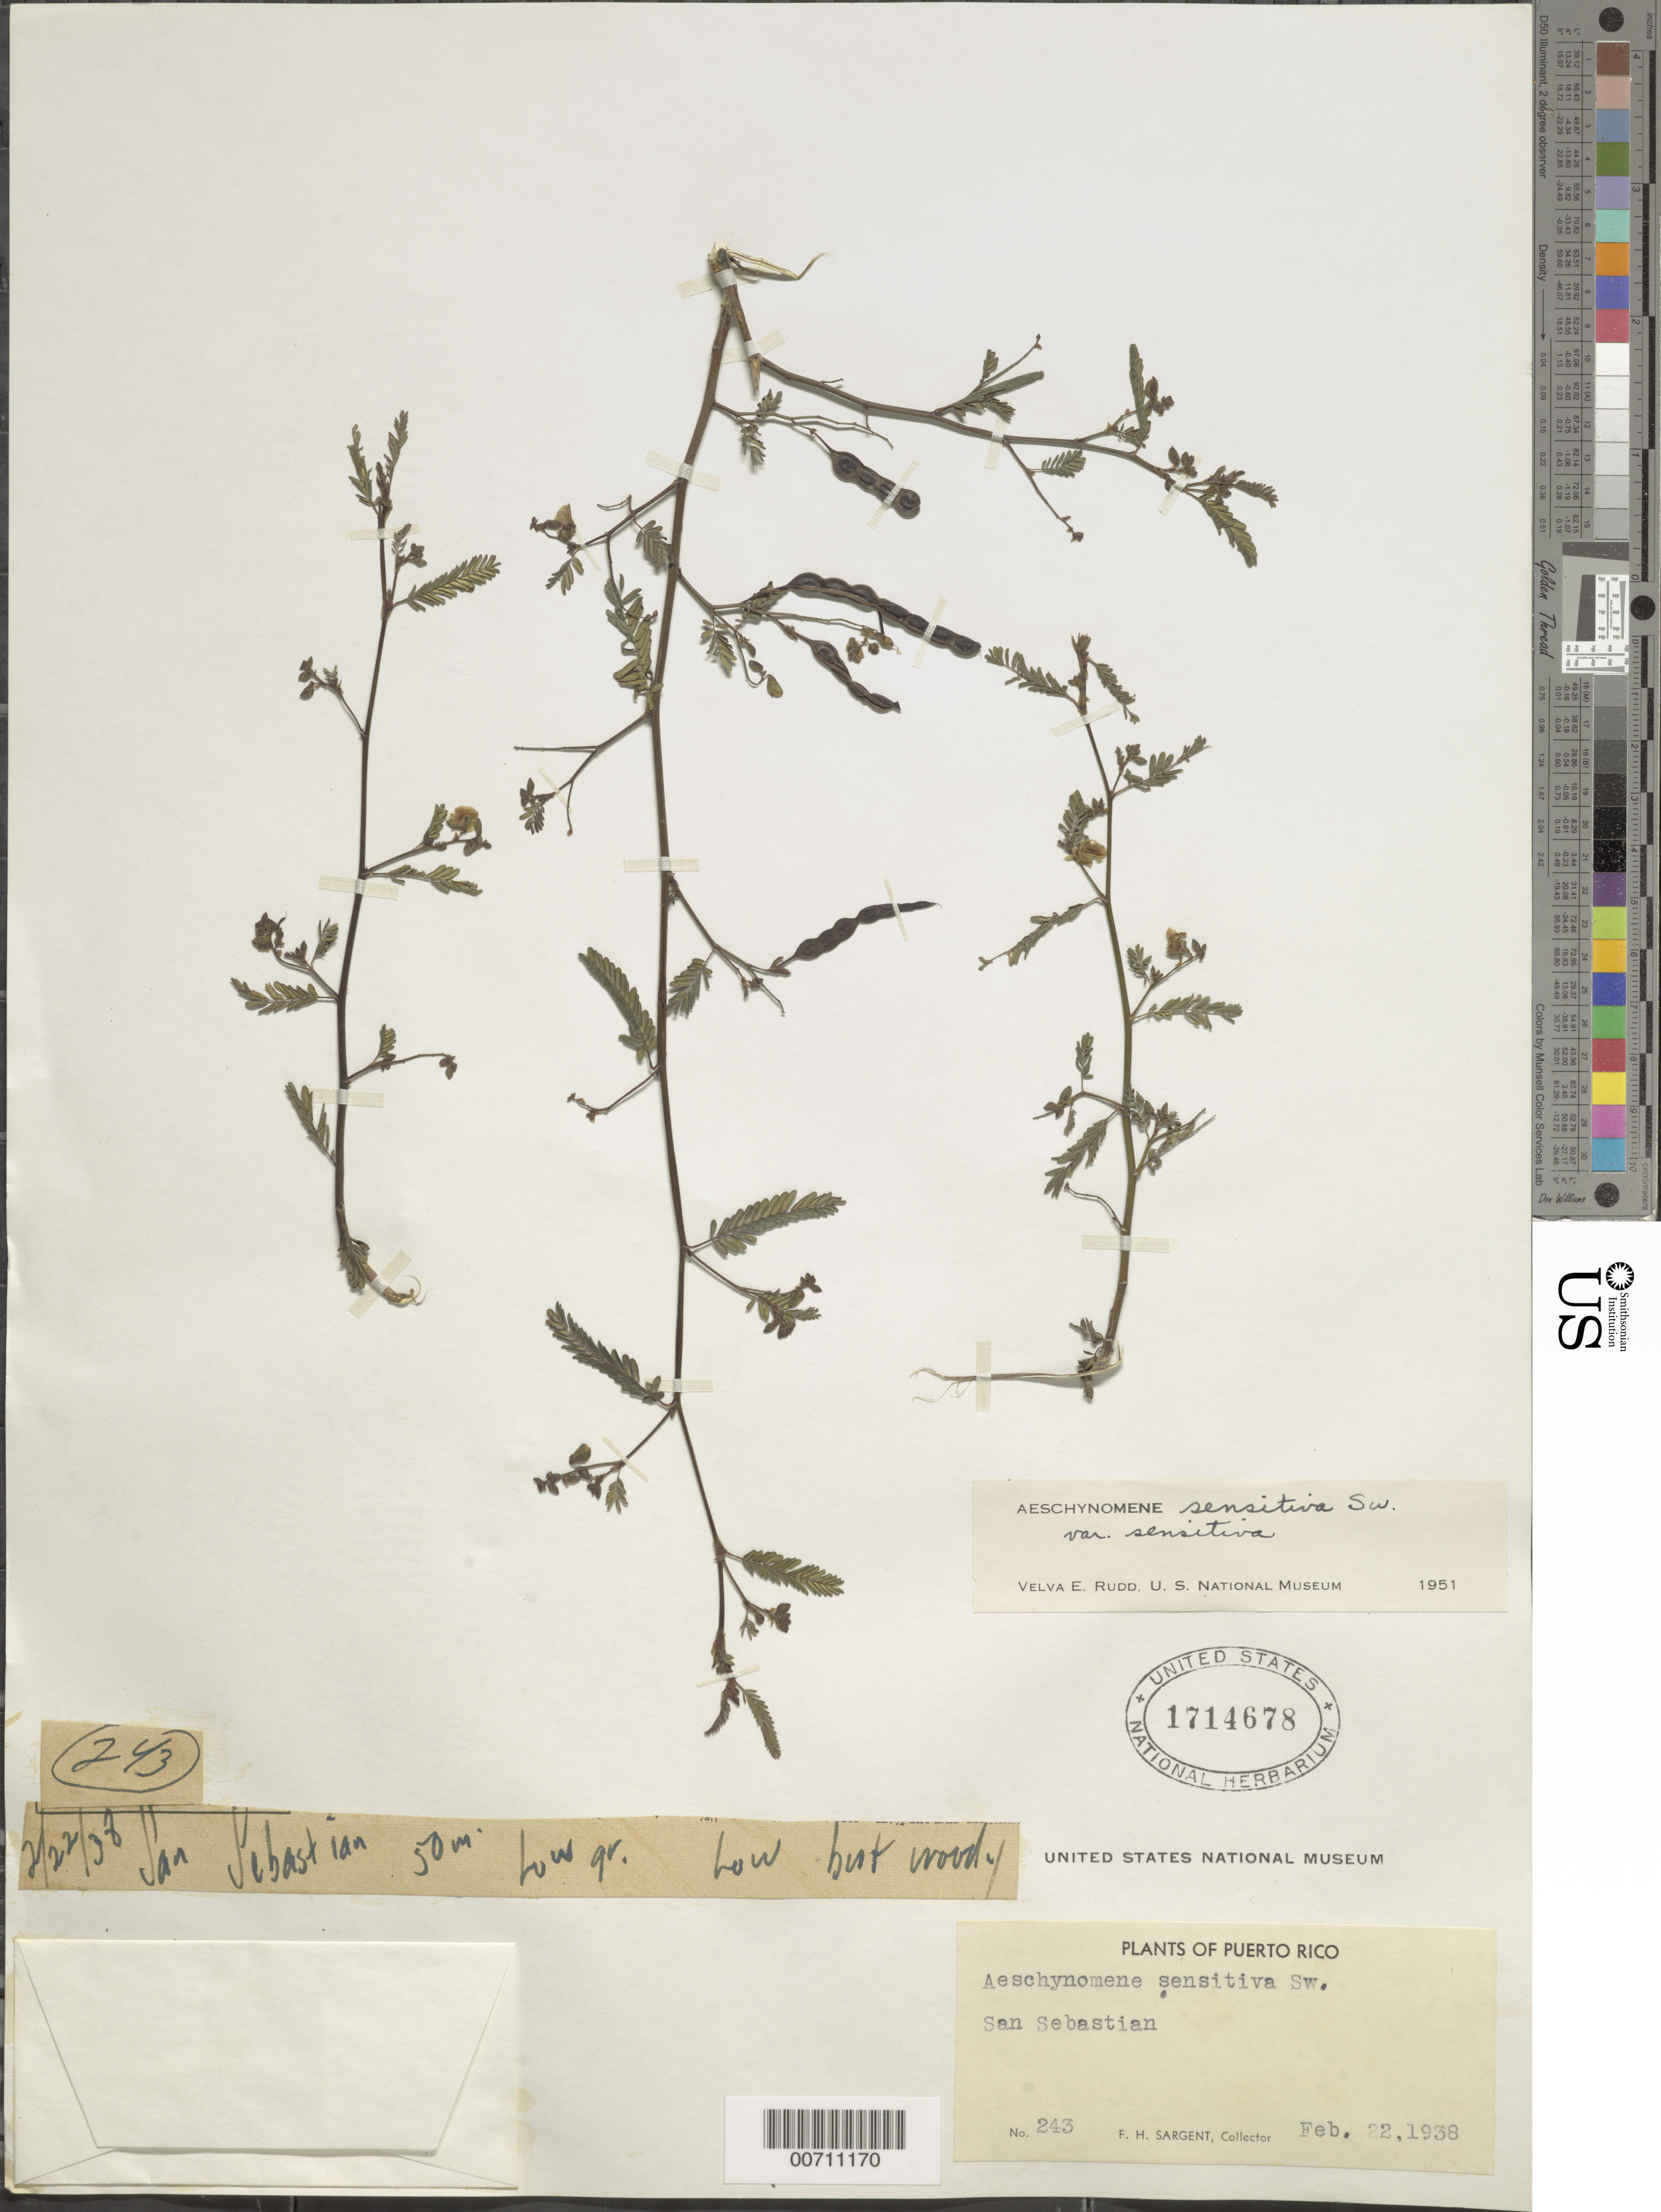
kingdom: Plantae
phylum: Tracheophyta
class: Magnoliopsida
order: Fabales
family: Fabaceae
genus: Aeschynomene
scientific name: Aeschynomene sensitiva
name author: Sw.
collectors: F. H. Sargent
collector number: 243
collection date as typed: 22 Feb 1938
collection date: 1938-02-22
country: Puerto Rico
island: Greater Antilles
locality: San Sebastian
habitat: Low ground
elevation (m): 50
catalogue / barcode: US 1714678